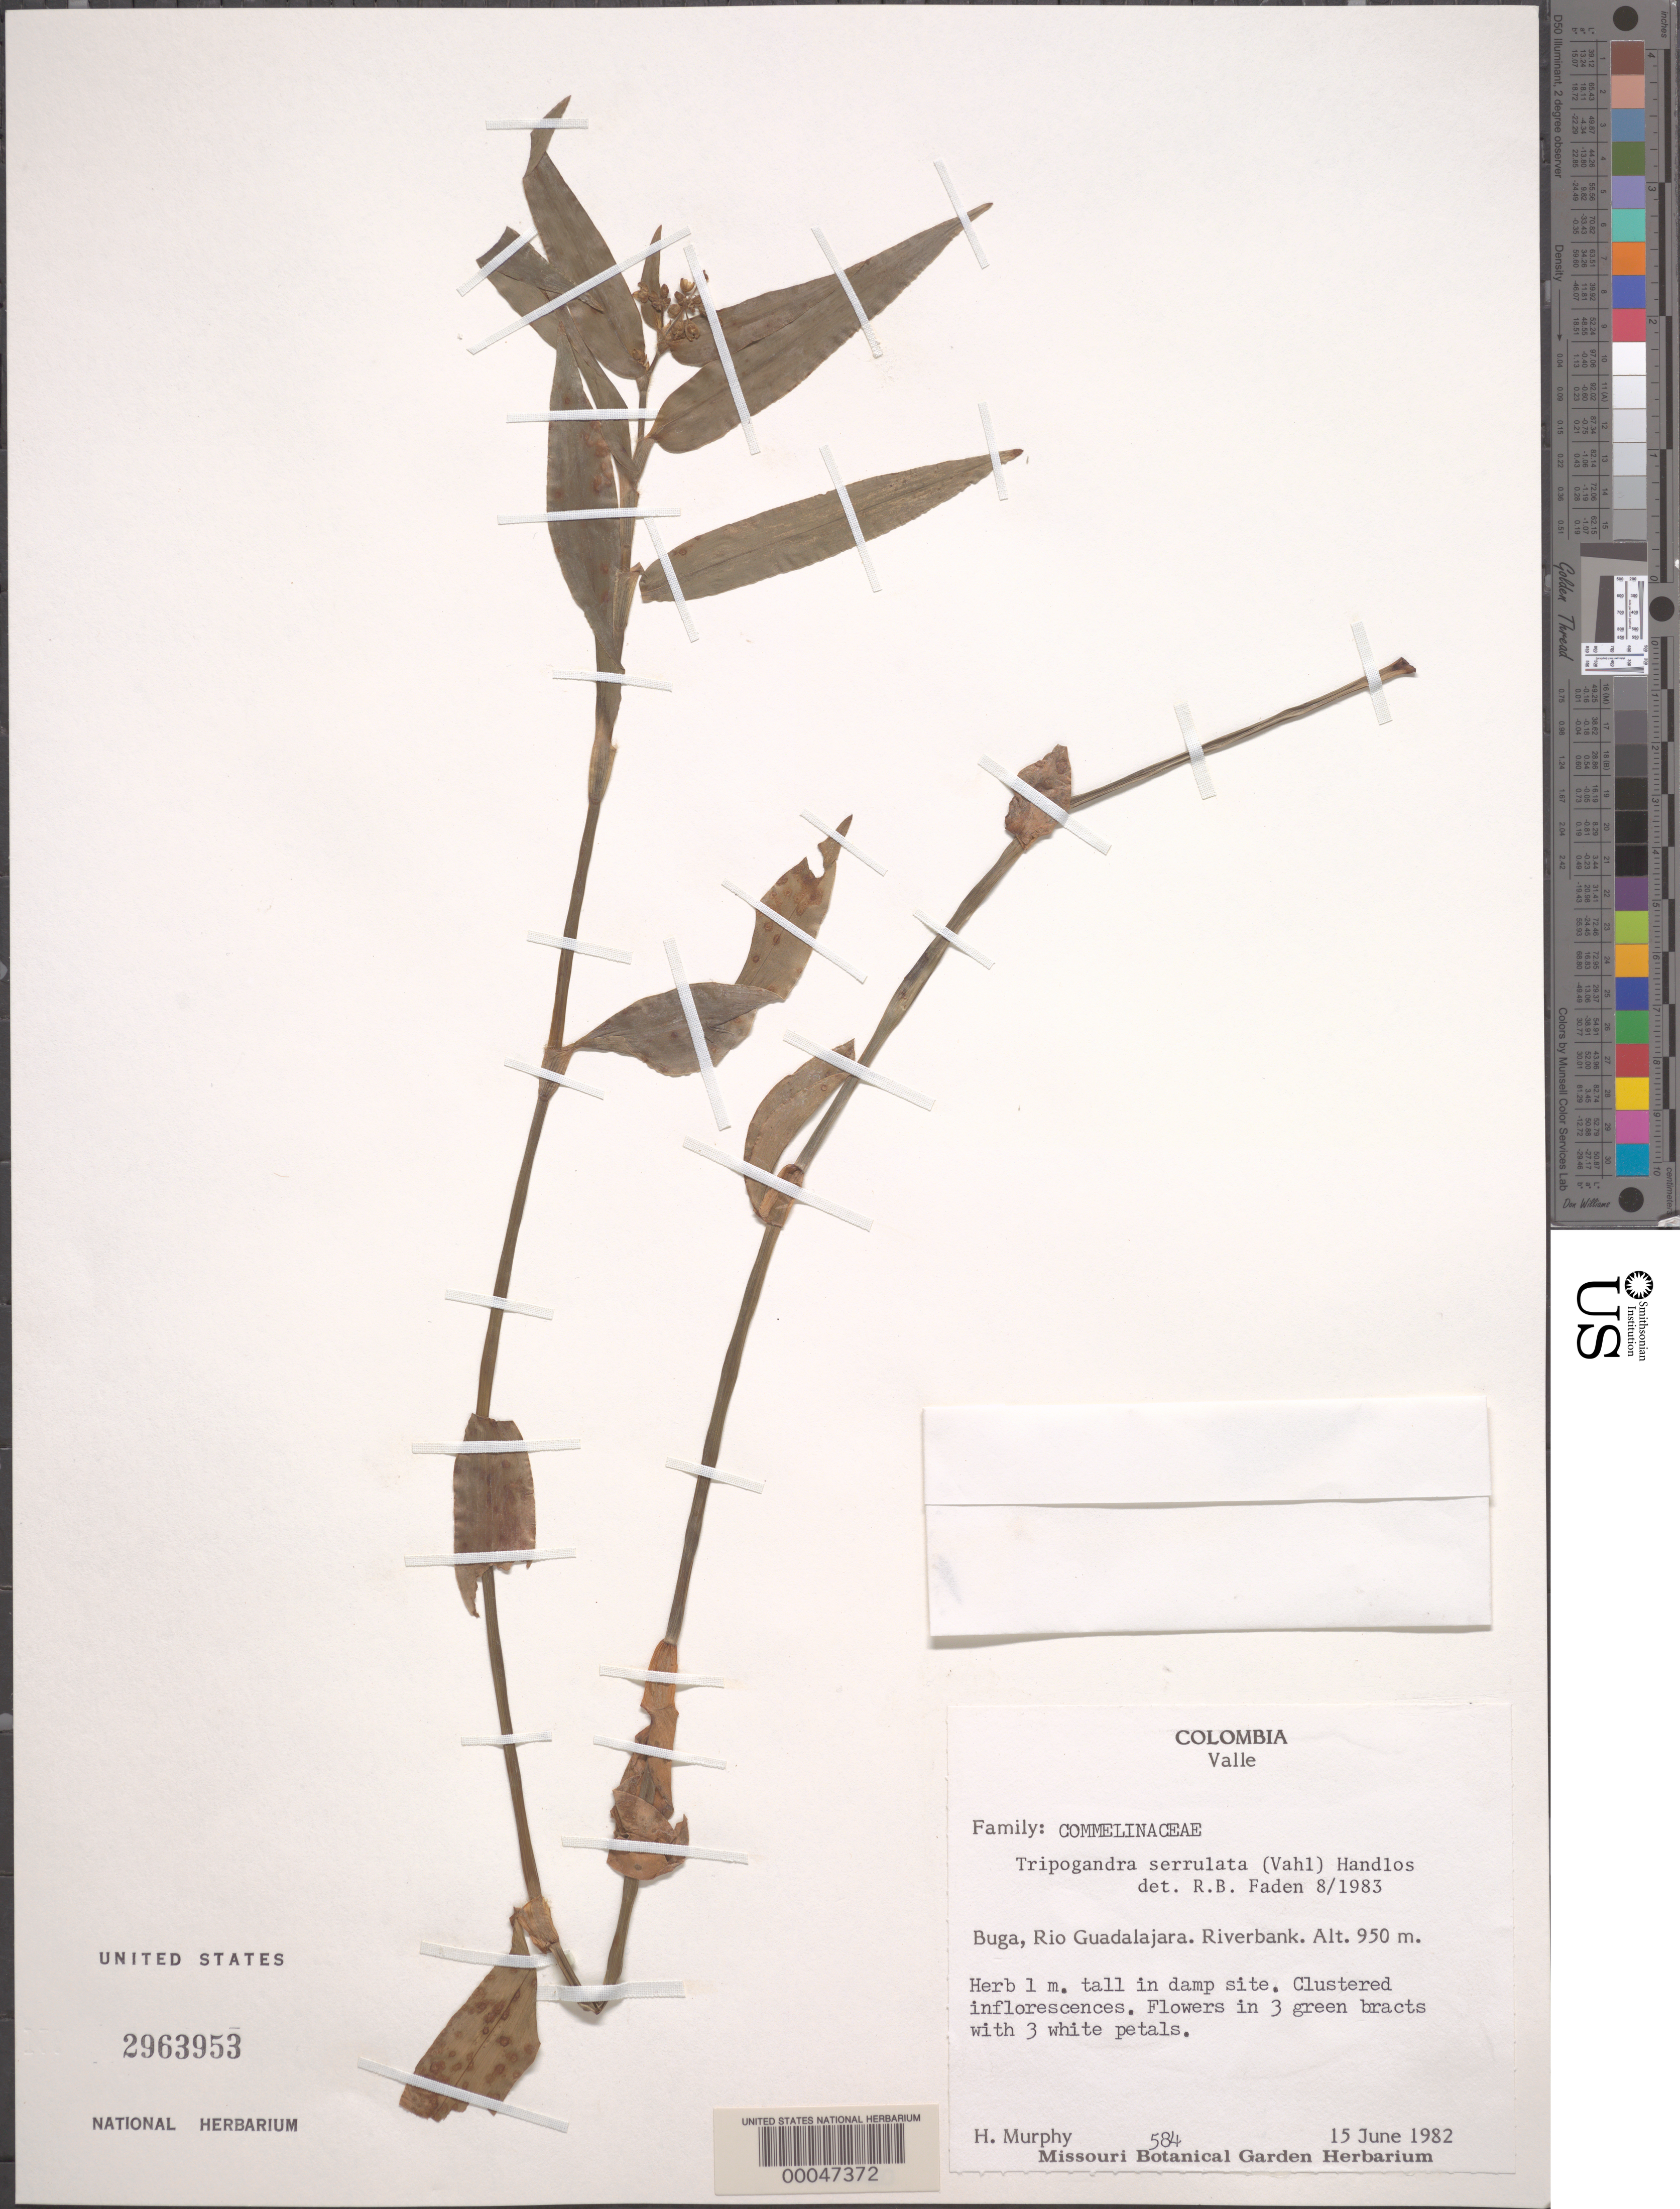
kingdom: Plantae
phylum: Tracheophyta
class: Liliopsida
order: Commelinales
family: Commelinaceae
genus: Tripogandra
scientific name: Tripogandra serrulata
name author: (Vahl) Handlos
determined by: Faden, Robert B., (US), Smithsonian Institution - National Museum of Natural History (UNITED STATES)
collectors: H. Murphy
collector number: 584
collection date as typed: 15 Jun 1982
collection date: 1982-06-15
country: Colombia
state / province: Valle del Cauca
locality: Buga, Rio Guada Lajara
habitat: Riverbank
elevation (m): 950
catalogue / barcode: US 2963953